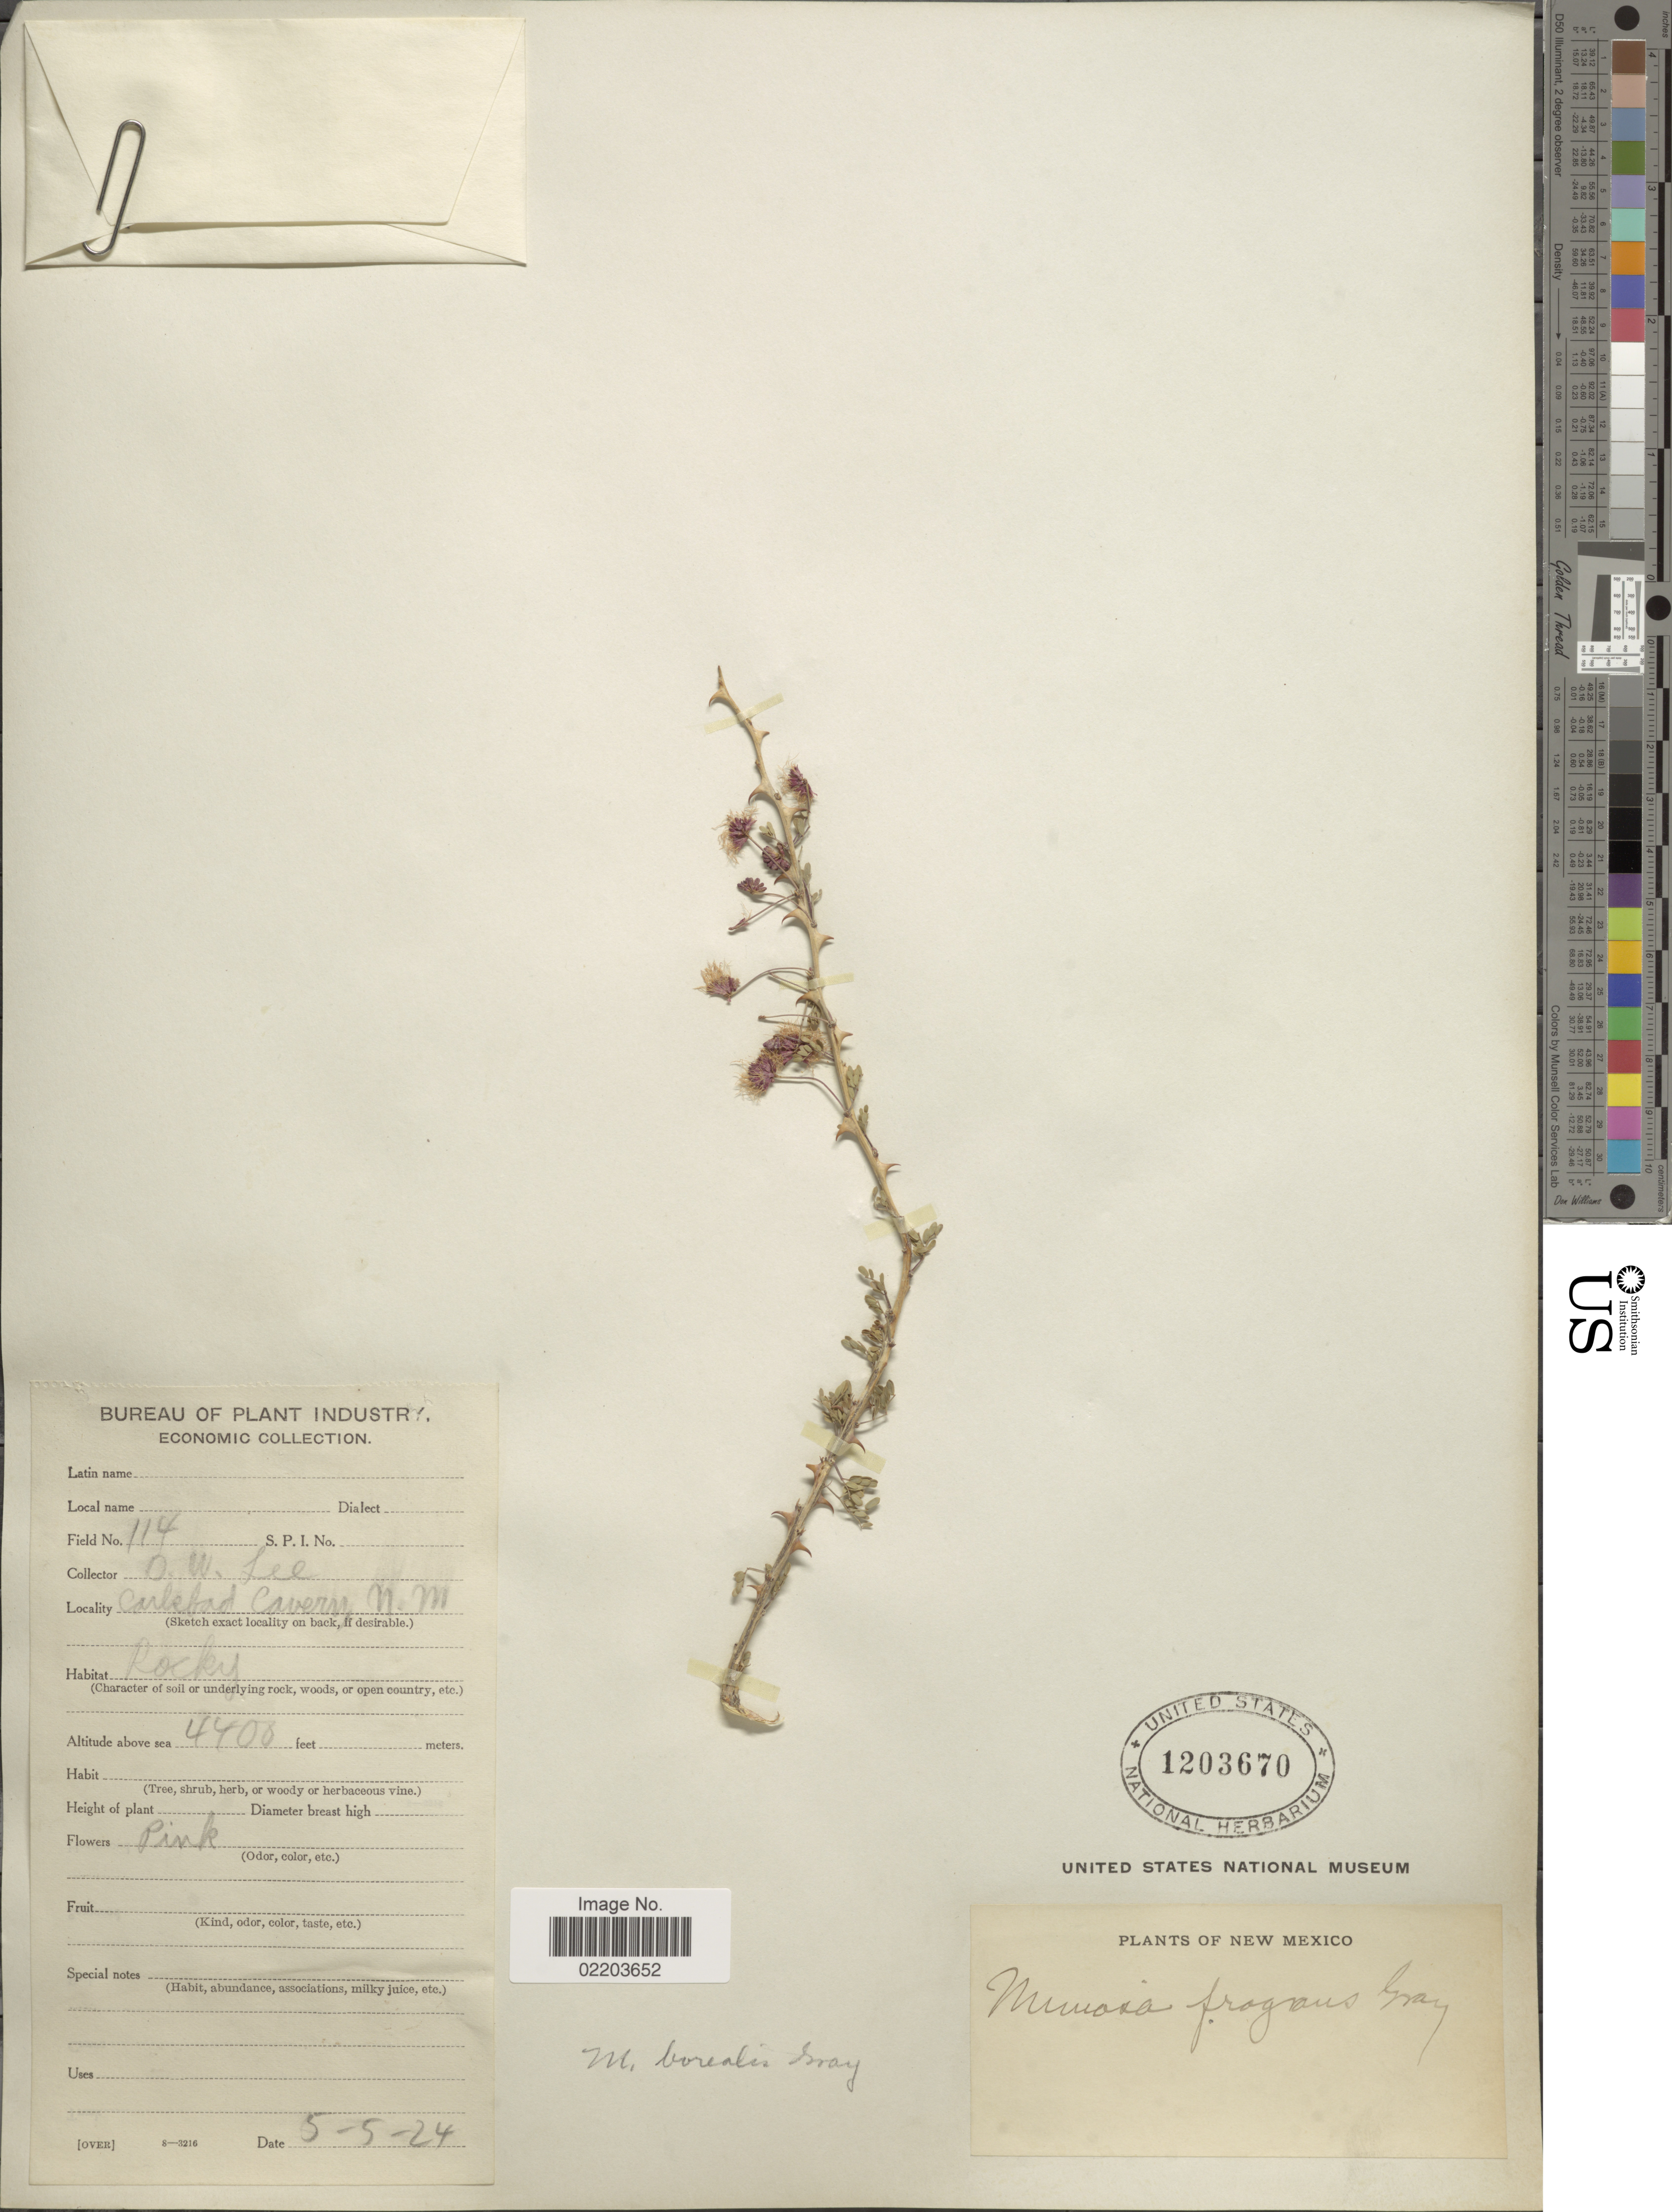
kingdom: Plantae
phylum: Tracheophyta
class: Magnoliopsida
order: Fabales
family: Fabaceae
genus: Mimosa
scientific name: Mimosa borealis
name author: A. Gray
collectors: D. Lee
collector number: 114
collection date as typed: Transcribed d/m/y: 5/5/24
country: United States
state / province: New Mexico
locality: Carlsbad Cavern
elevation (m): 1341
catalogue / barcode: US 1203670